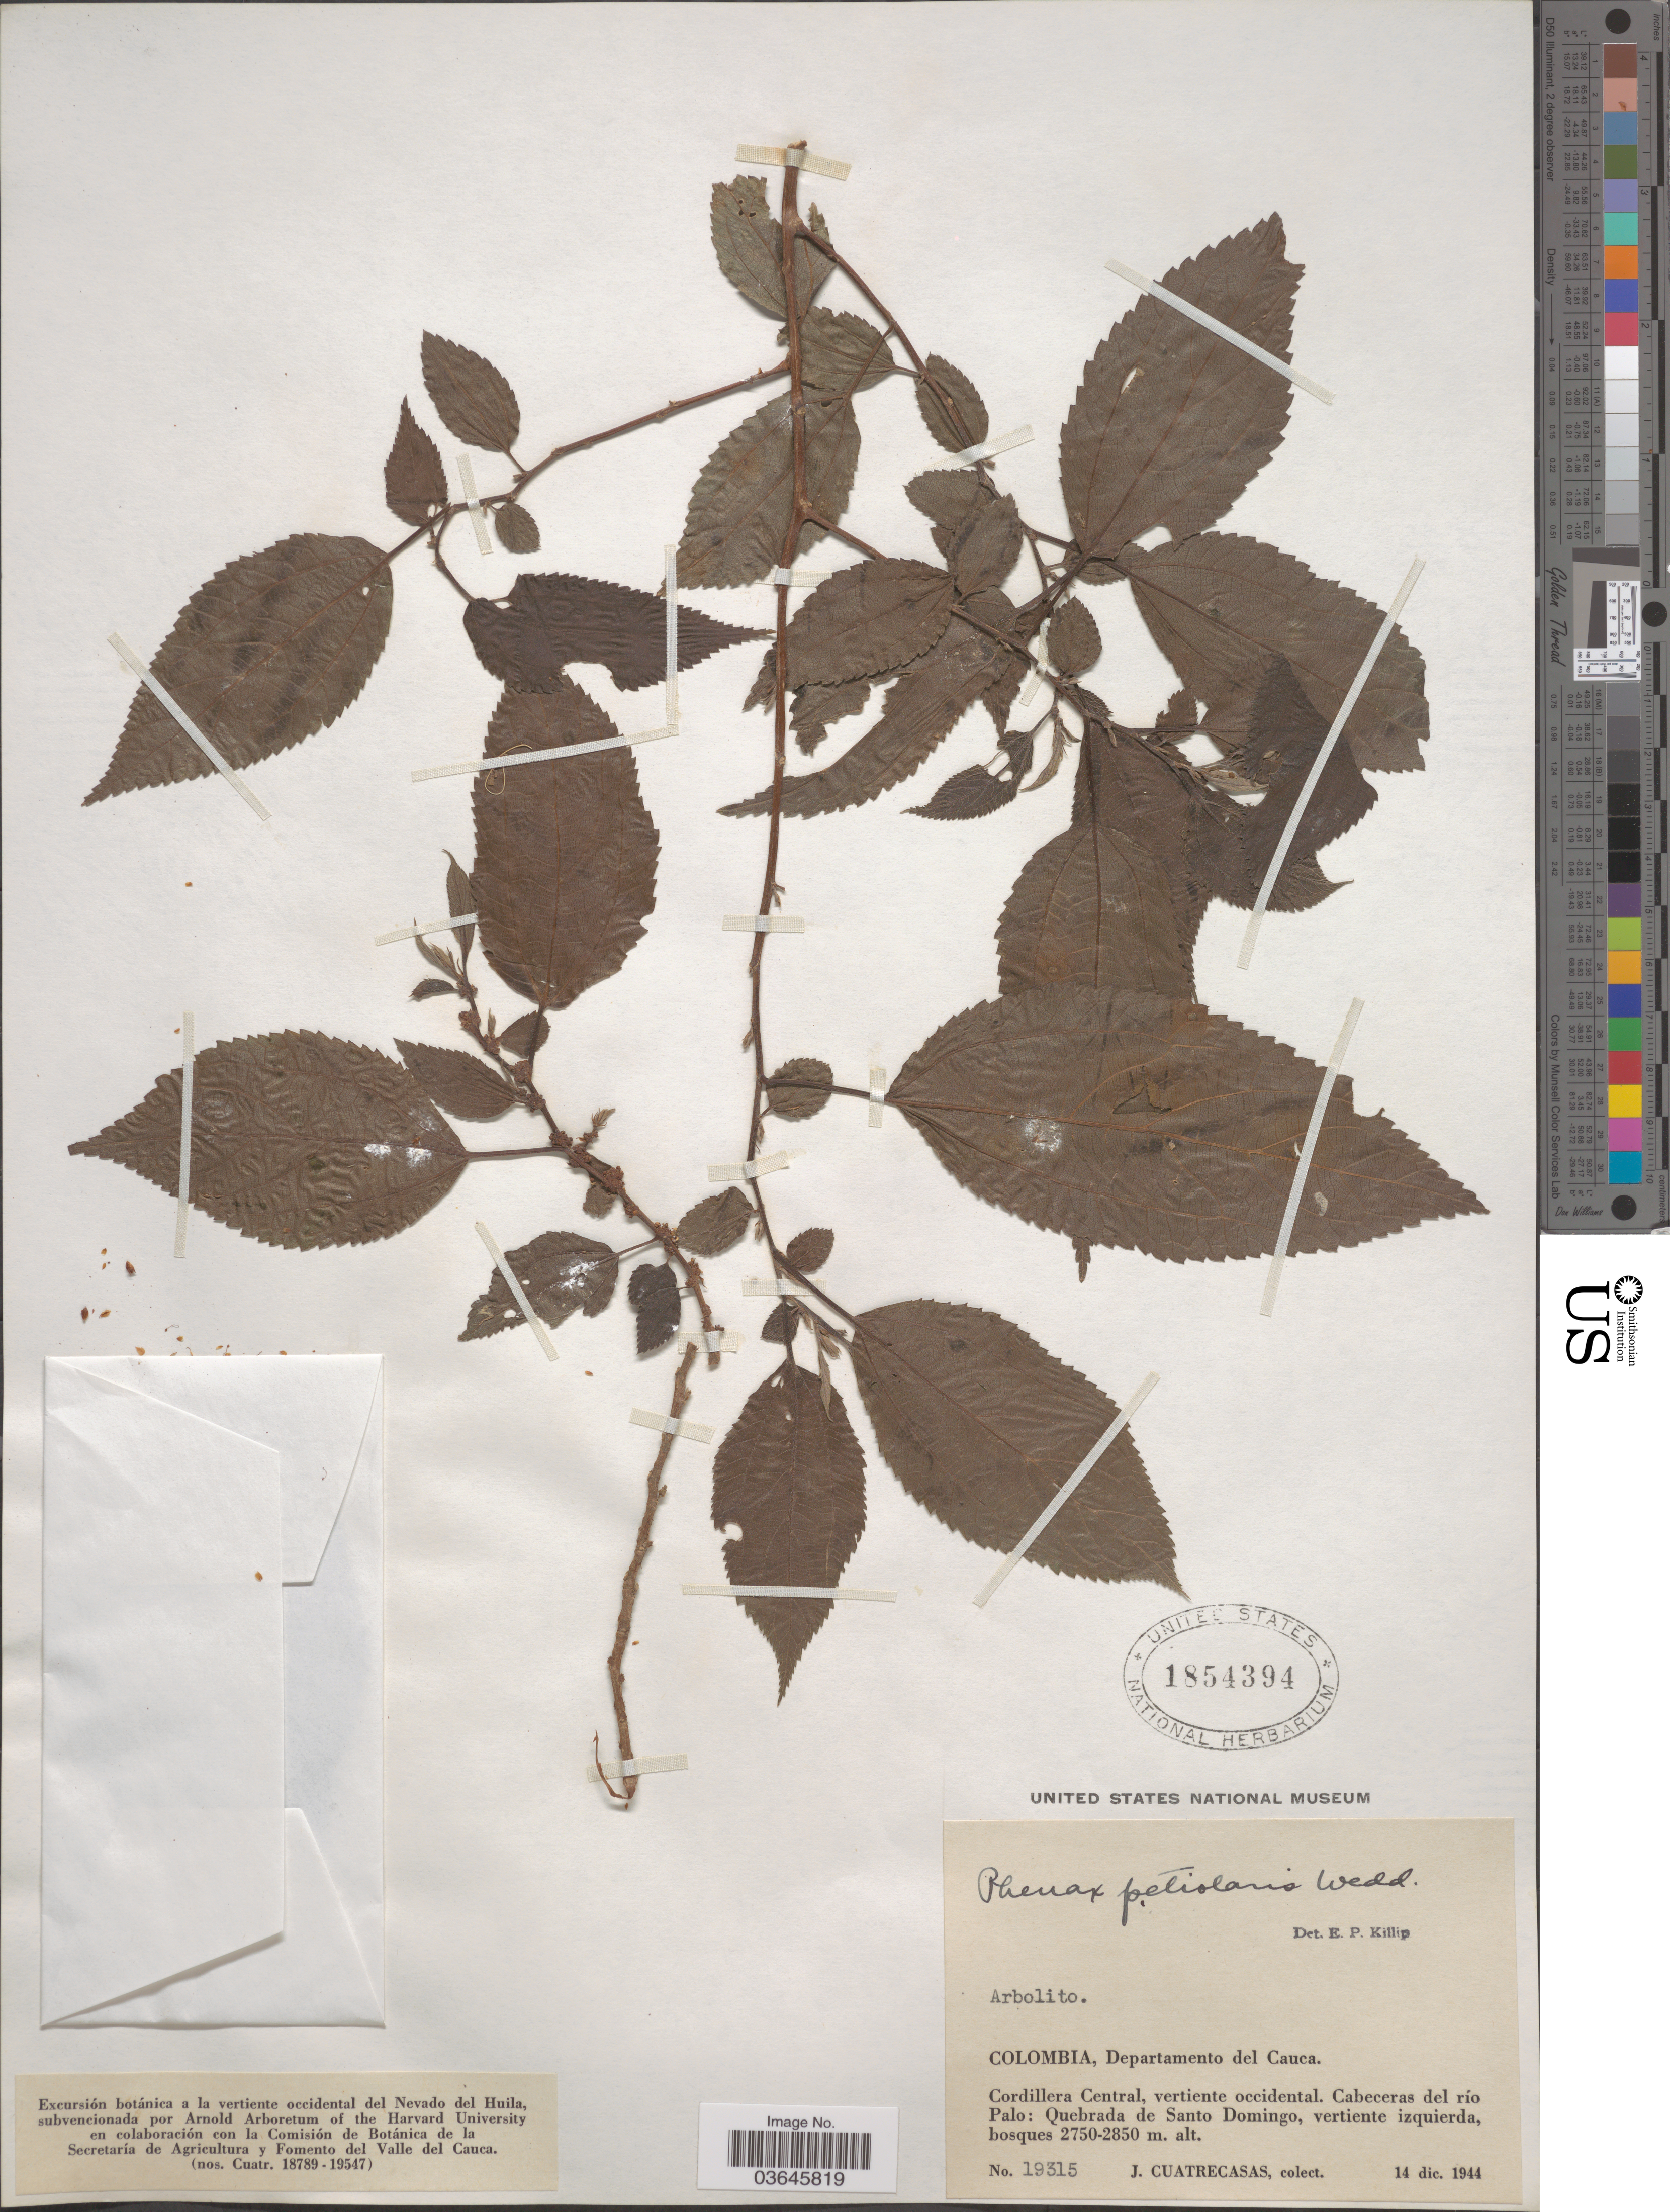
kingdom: Plantae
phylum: Tracheophyta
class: Magnoliopsida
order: Rosales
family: Urticaceae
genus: Phenax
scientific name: Phenax petiolaris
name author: Wedd.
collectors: J. Cuatrecasas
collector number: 19315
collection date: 1944-12-14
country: Colombia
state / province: Cauca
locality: Departamento del Cauca. Cordillera Central, vertiente occidental. Cabeceras del río Palo: Quebrada de Santo Domingo, vertiente izquierda.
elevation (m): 2750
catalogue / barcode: US 1854394